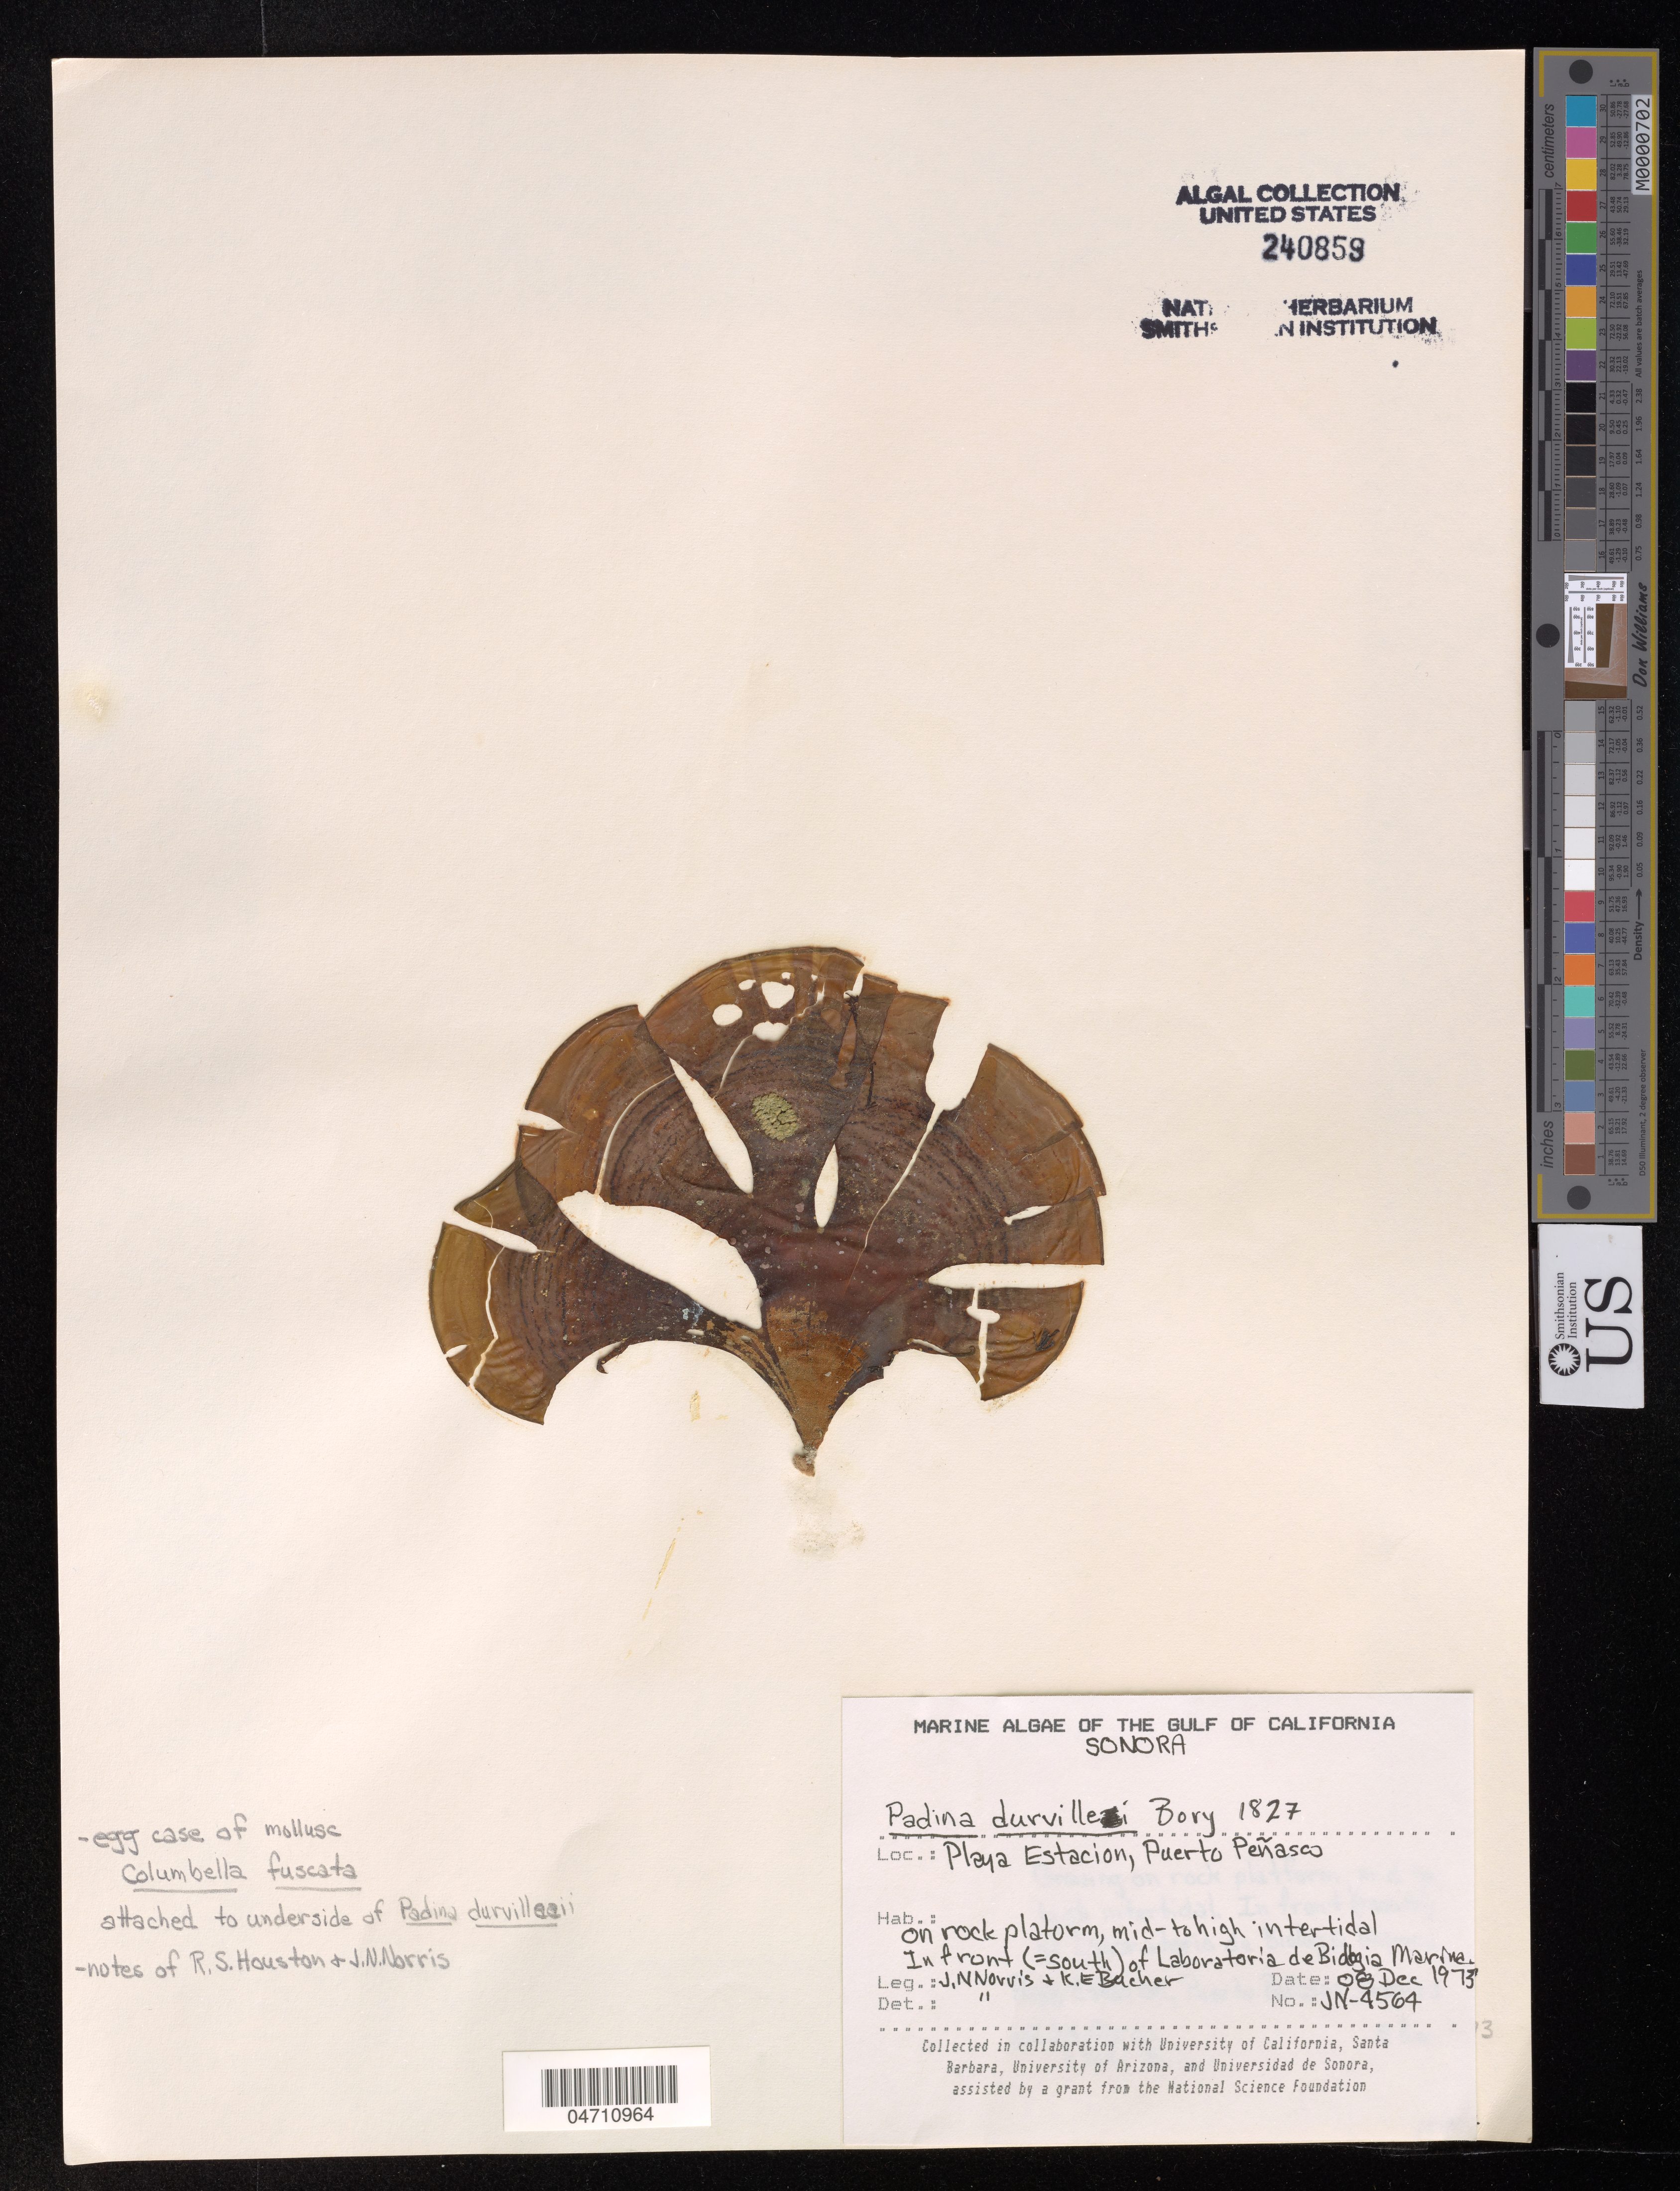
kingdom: Chromista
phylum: Ochrophyta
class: Phaeophyceae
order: Dictyotales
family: Dictyotaceae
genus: Padina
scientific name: Padina durvillei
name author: Bory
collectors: J. Norris & K. E. Bucher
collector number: JN-4564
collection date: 1973-12-08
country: Mexico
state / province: Sonora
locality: The Gulf of California. Playa Estacion, Puerto Peñasco. In front (=south) of Laboratoria de Biologia Marina.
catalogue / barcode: US 240859